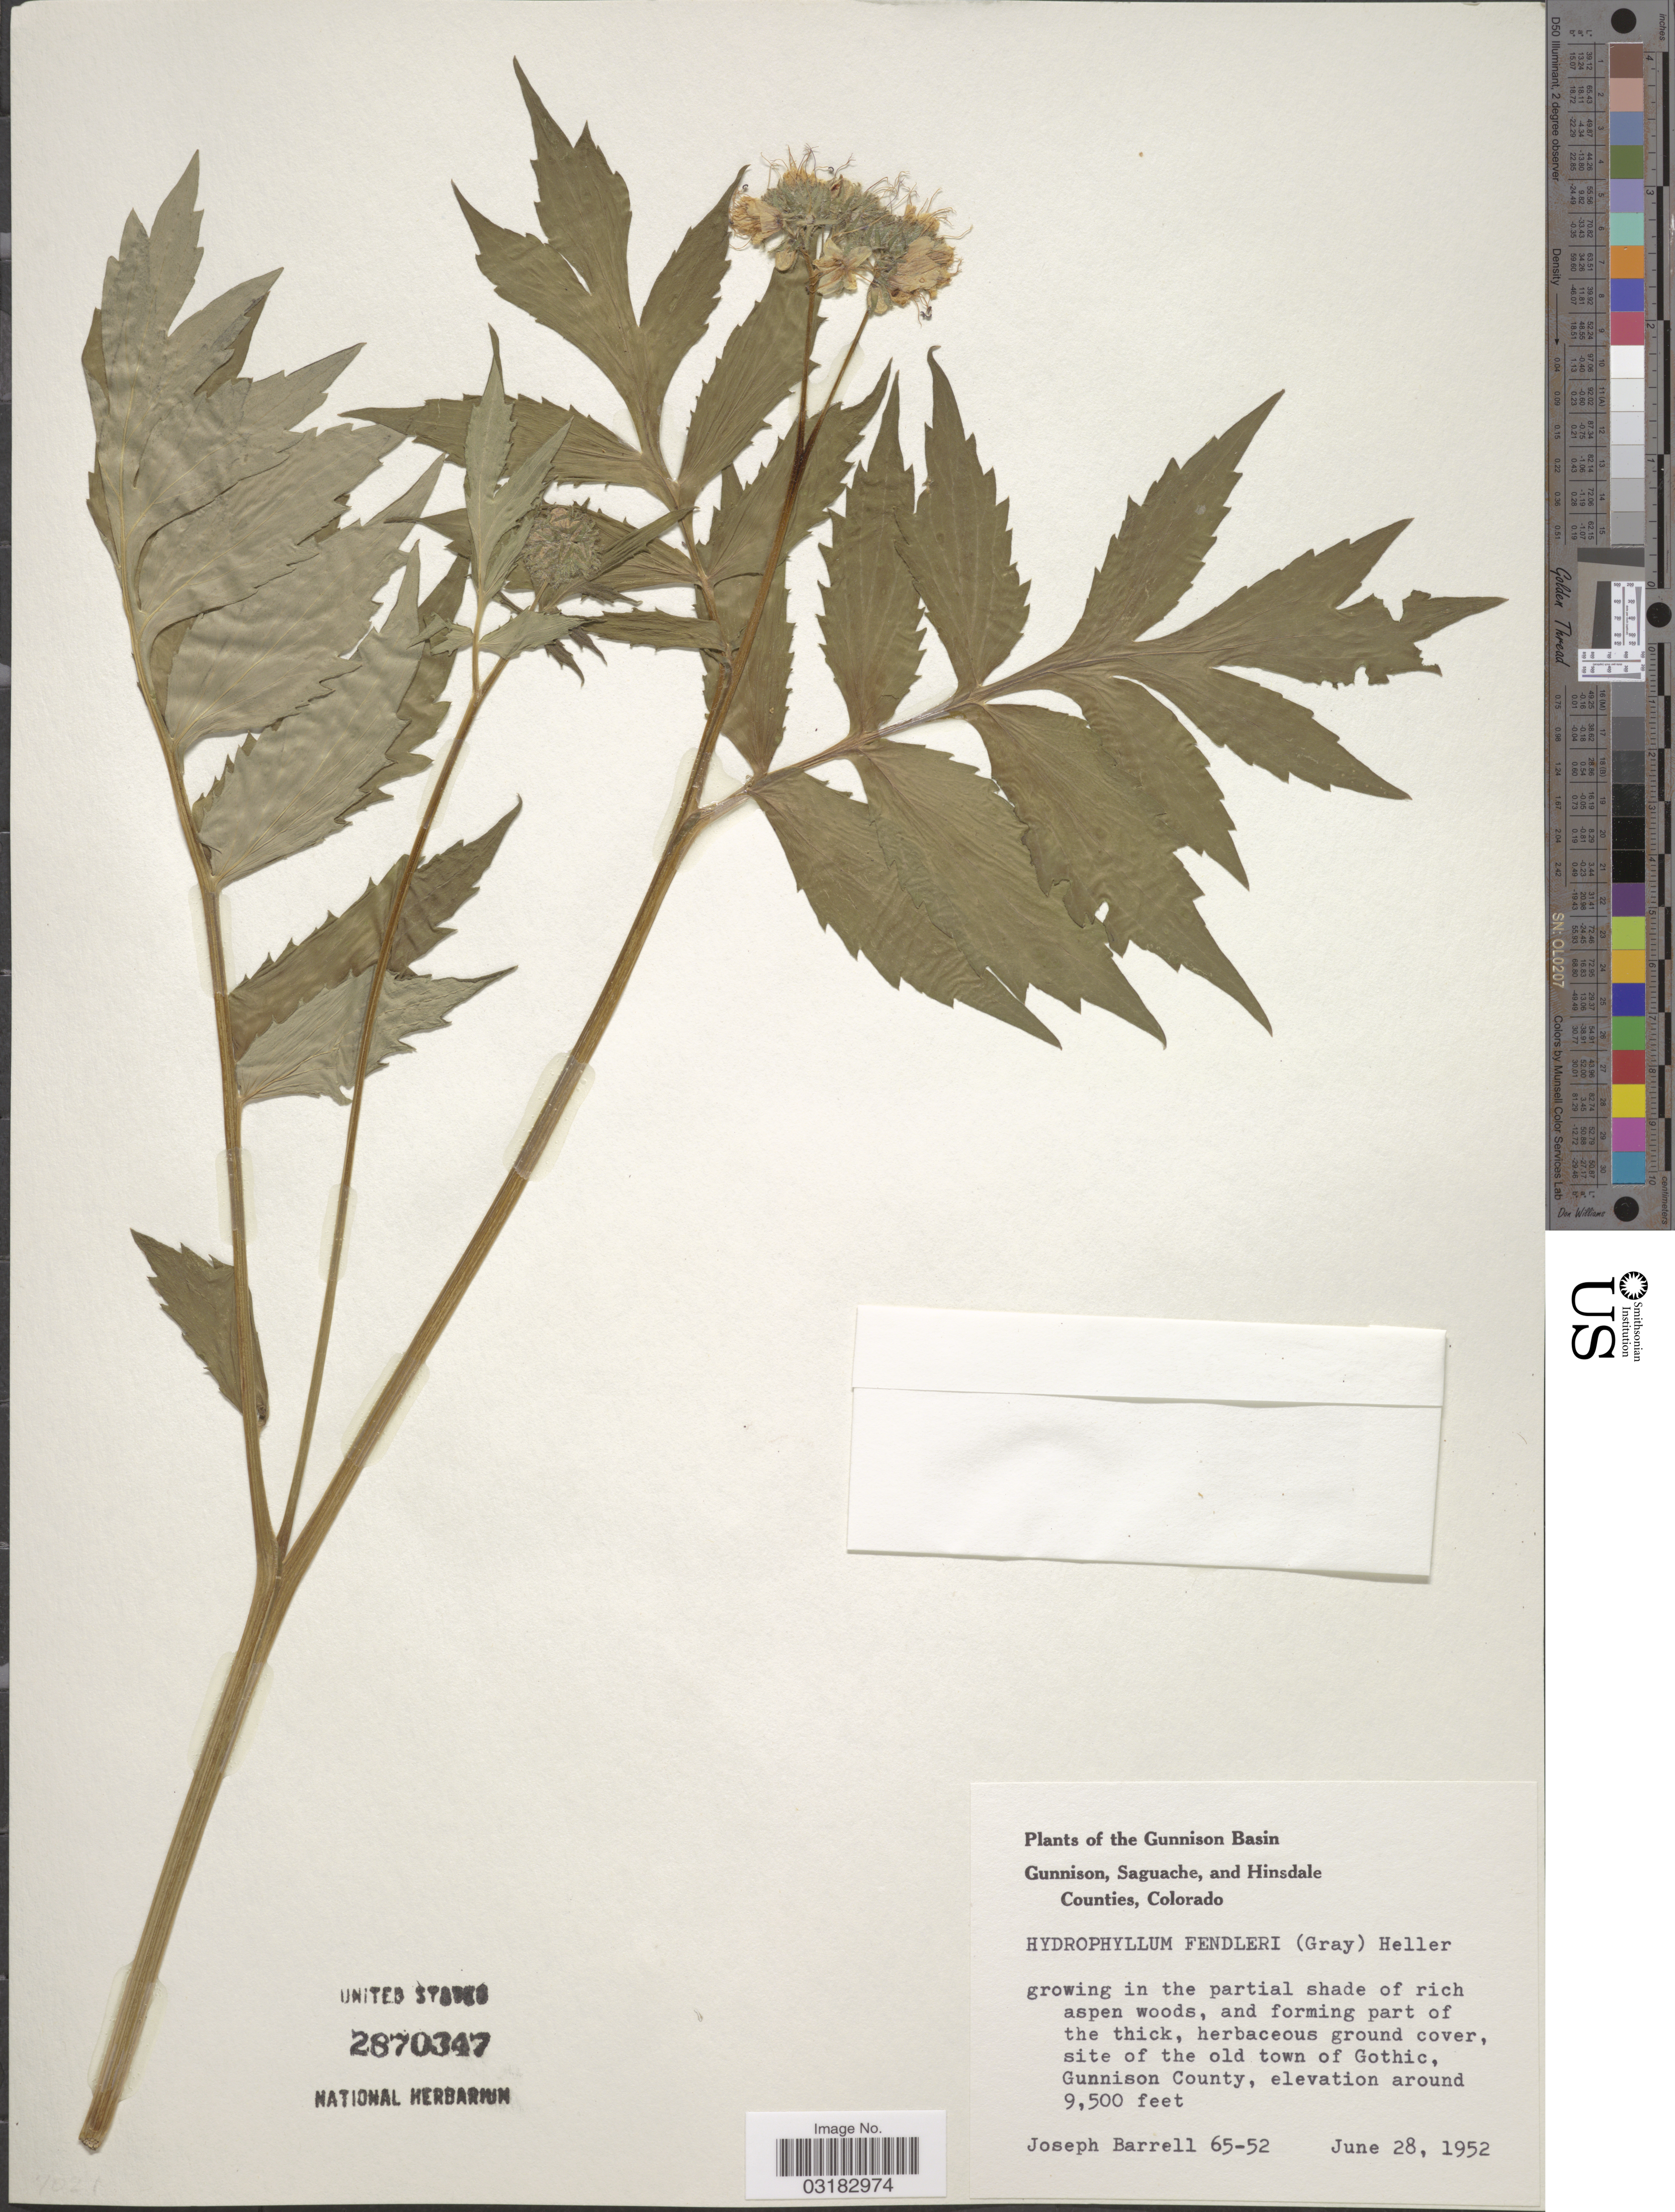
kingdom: Plantae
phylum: Tracheophyta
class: Magnoliopsida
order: Boraginales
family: Hydrophyllaceae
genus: Hydrophyllum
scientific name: Hydrophyllum fendleri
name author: (A. Gray) A. Heller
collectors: J. Barrell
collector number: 65-52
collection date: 1952-06-28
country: United States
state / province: Colorado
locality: Gunnison Basin. Gunnison, Saguache, and Hinsdale Counties. Site of the old town of Gothic, Gunnison County.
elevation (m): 2896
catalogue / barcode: US 2870347